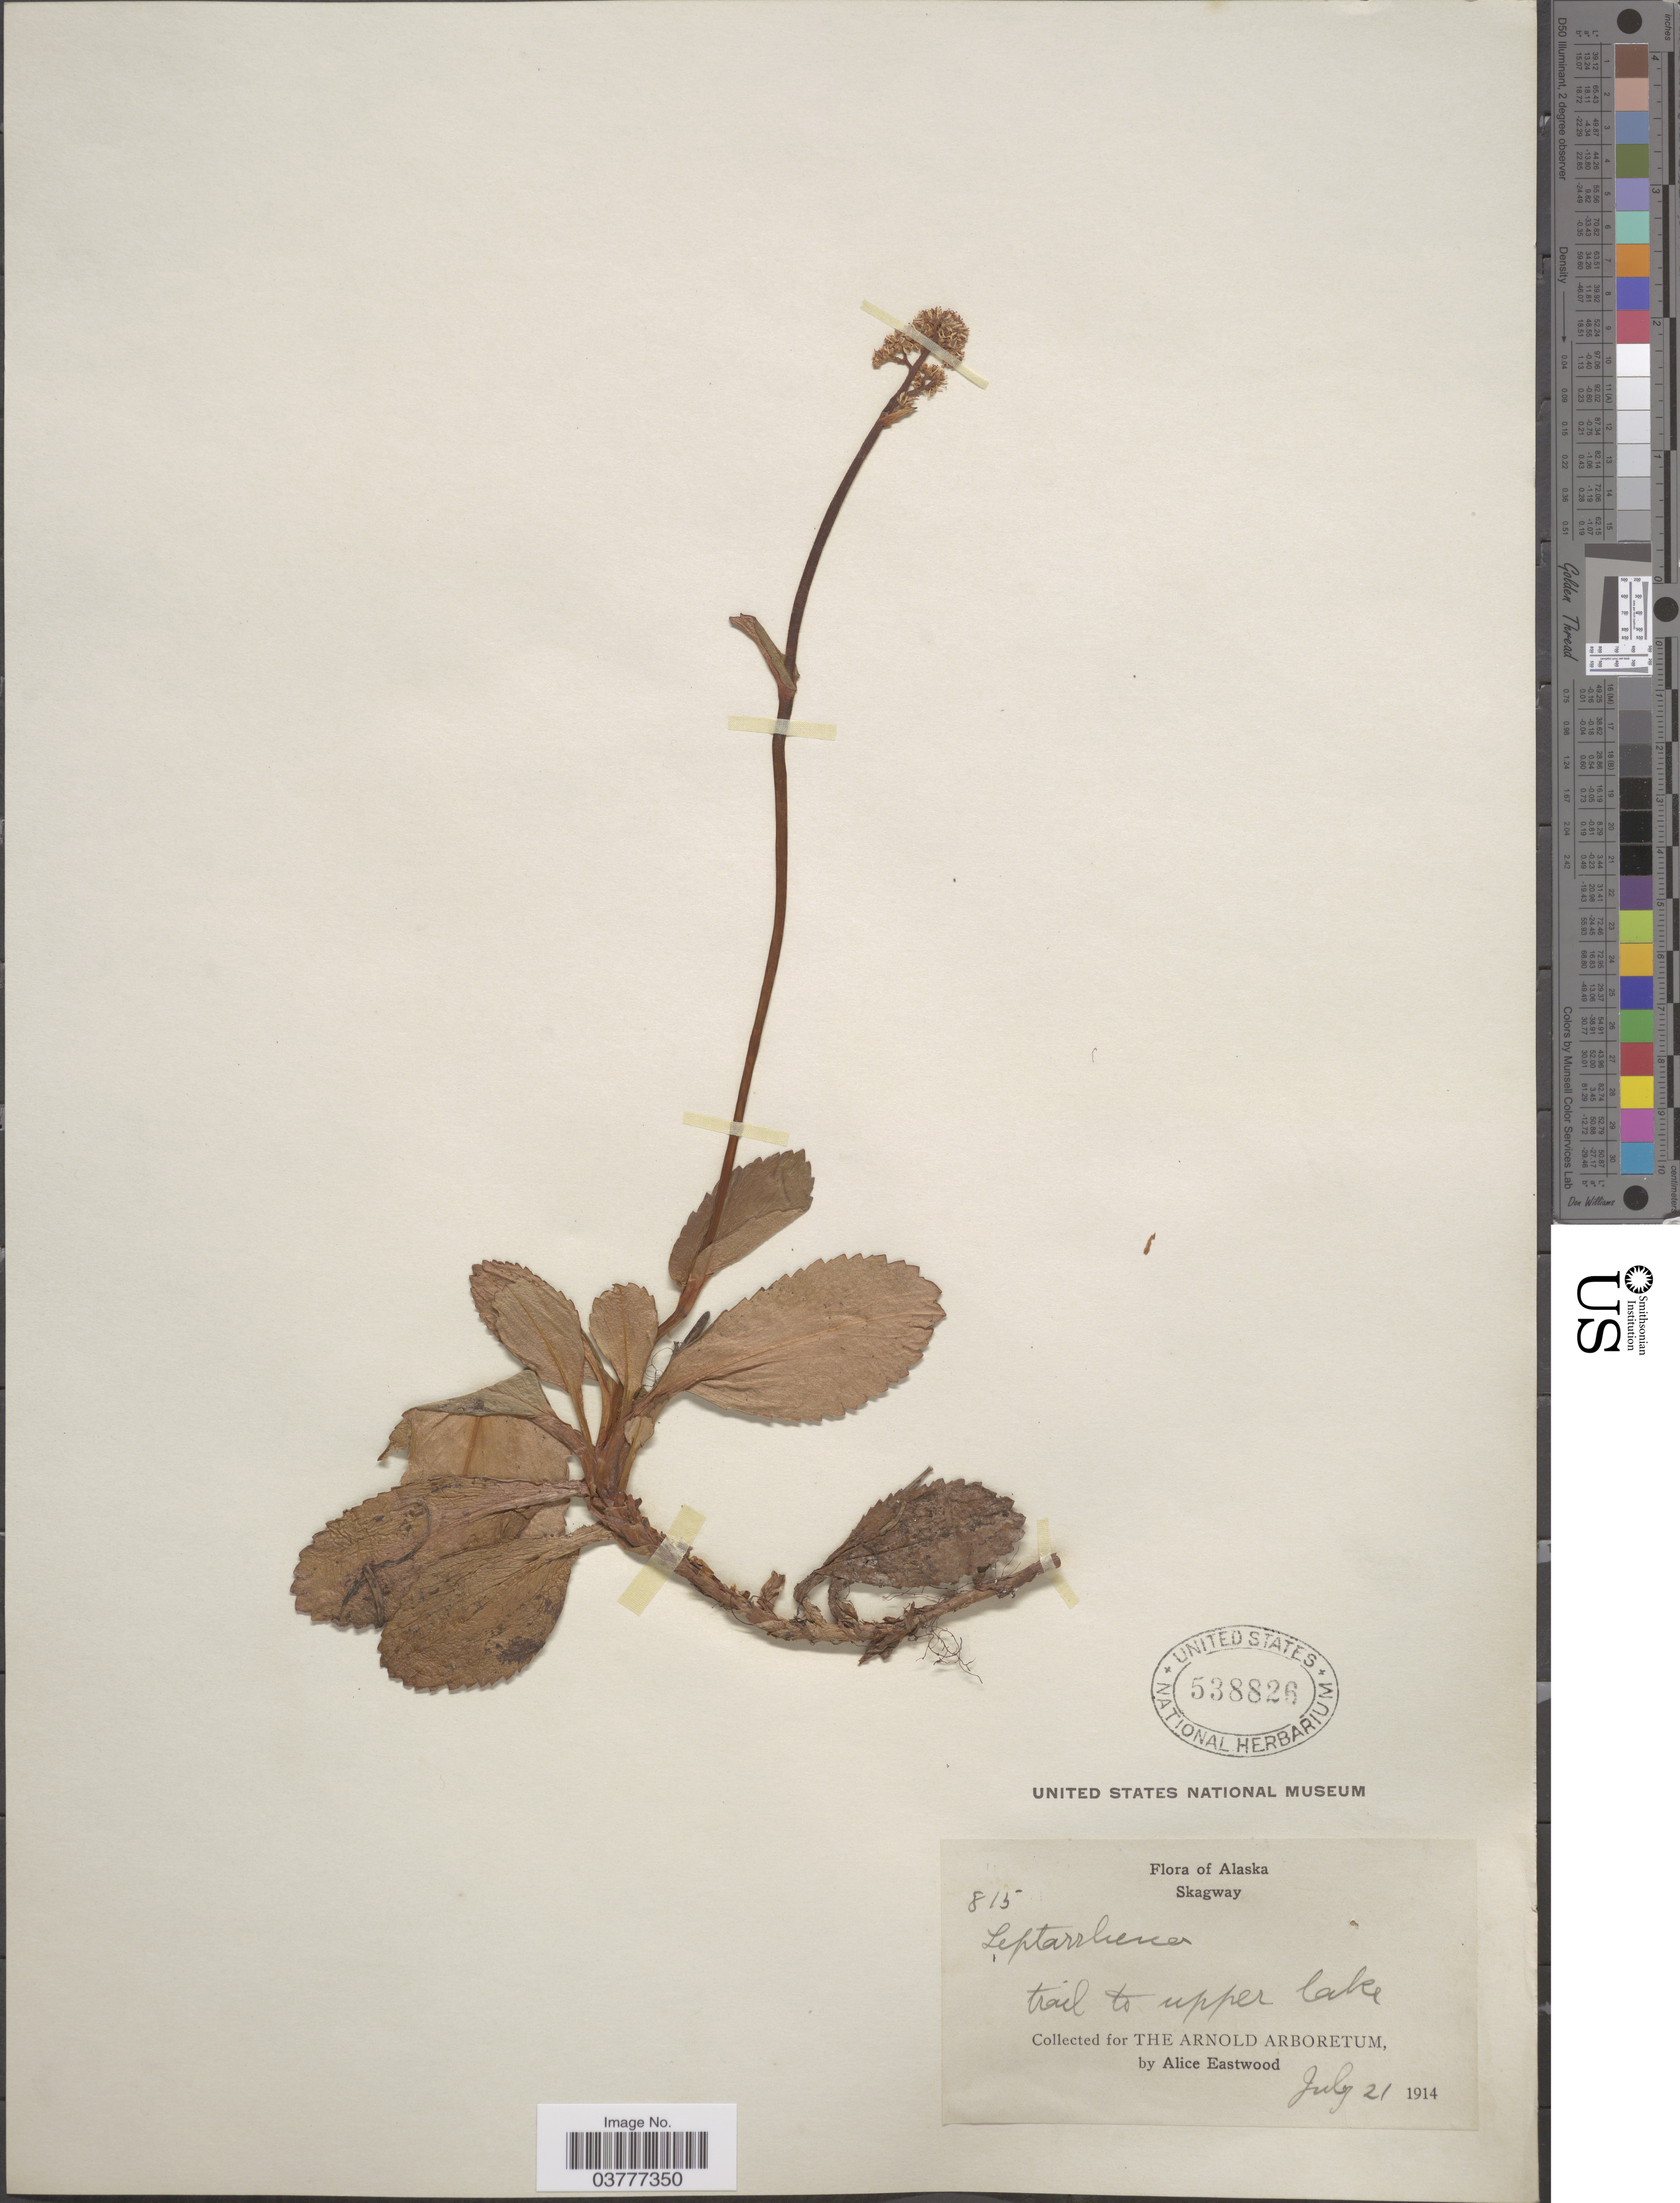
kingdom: Plantae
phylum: Tracheophyta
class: Magnoliopsida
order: Saxifragales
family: Saxifragaceae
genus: Leptarrhena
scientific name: Leptarrhena pyrolifolia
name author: (D. Don) Ser.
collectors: A. Eastwood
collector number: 815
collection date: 1914-07-21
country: United States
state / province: Alaska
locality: Skagway, trail to upper lake.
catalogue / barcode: US 538826